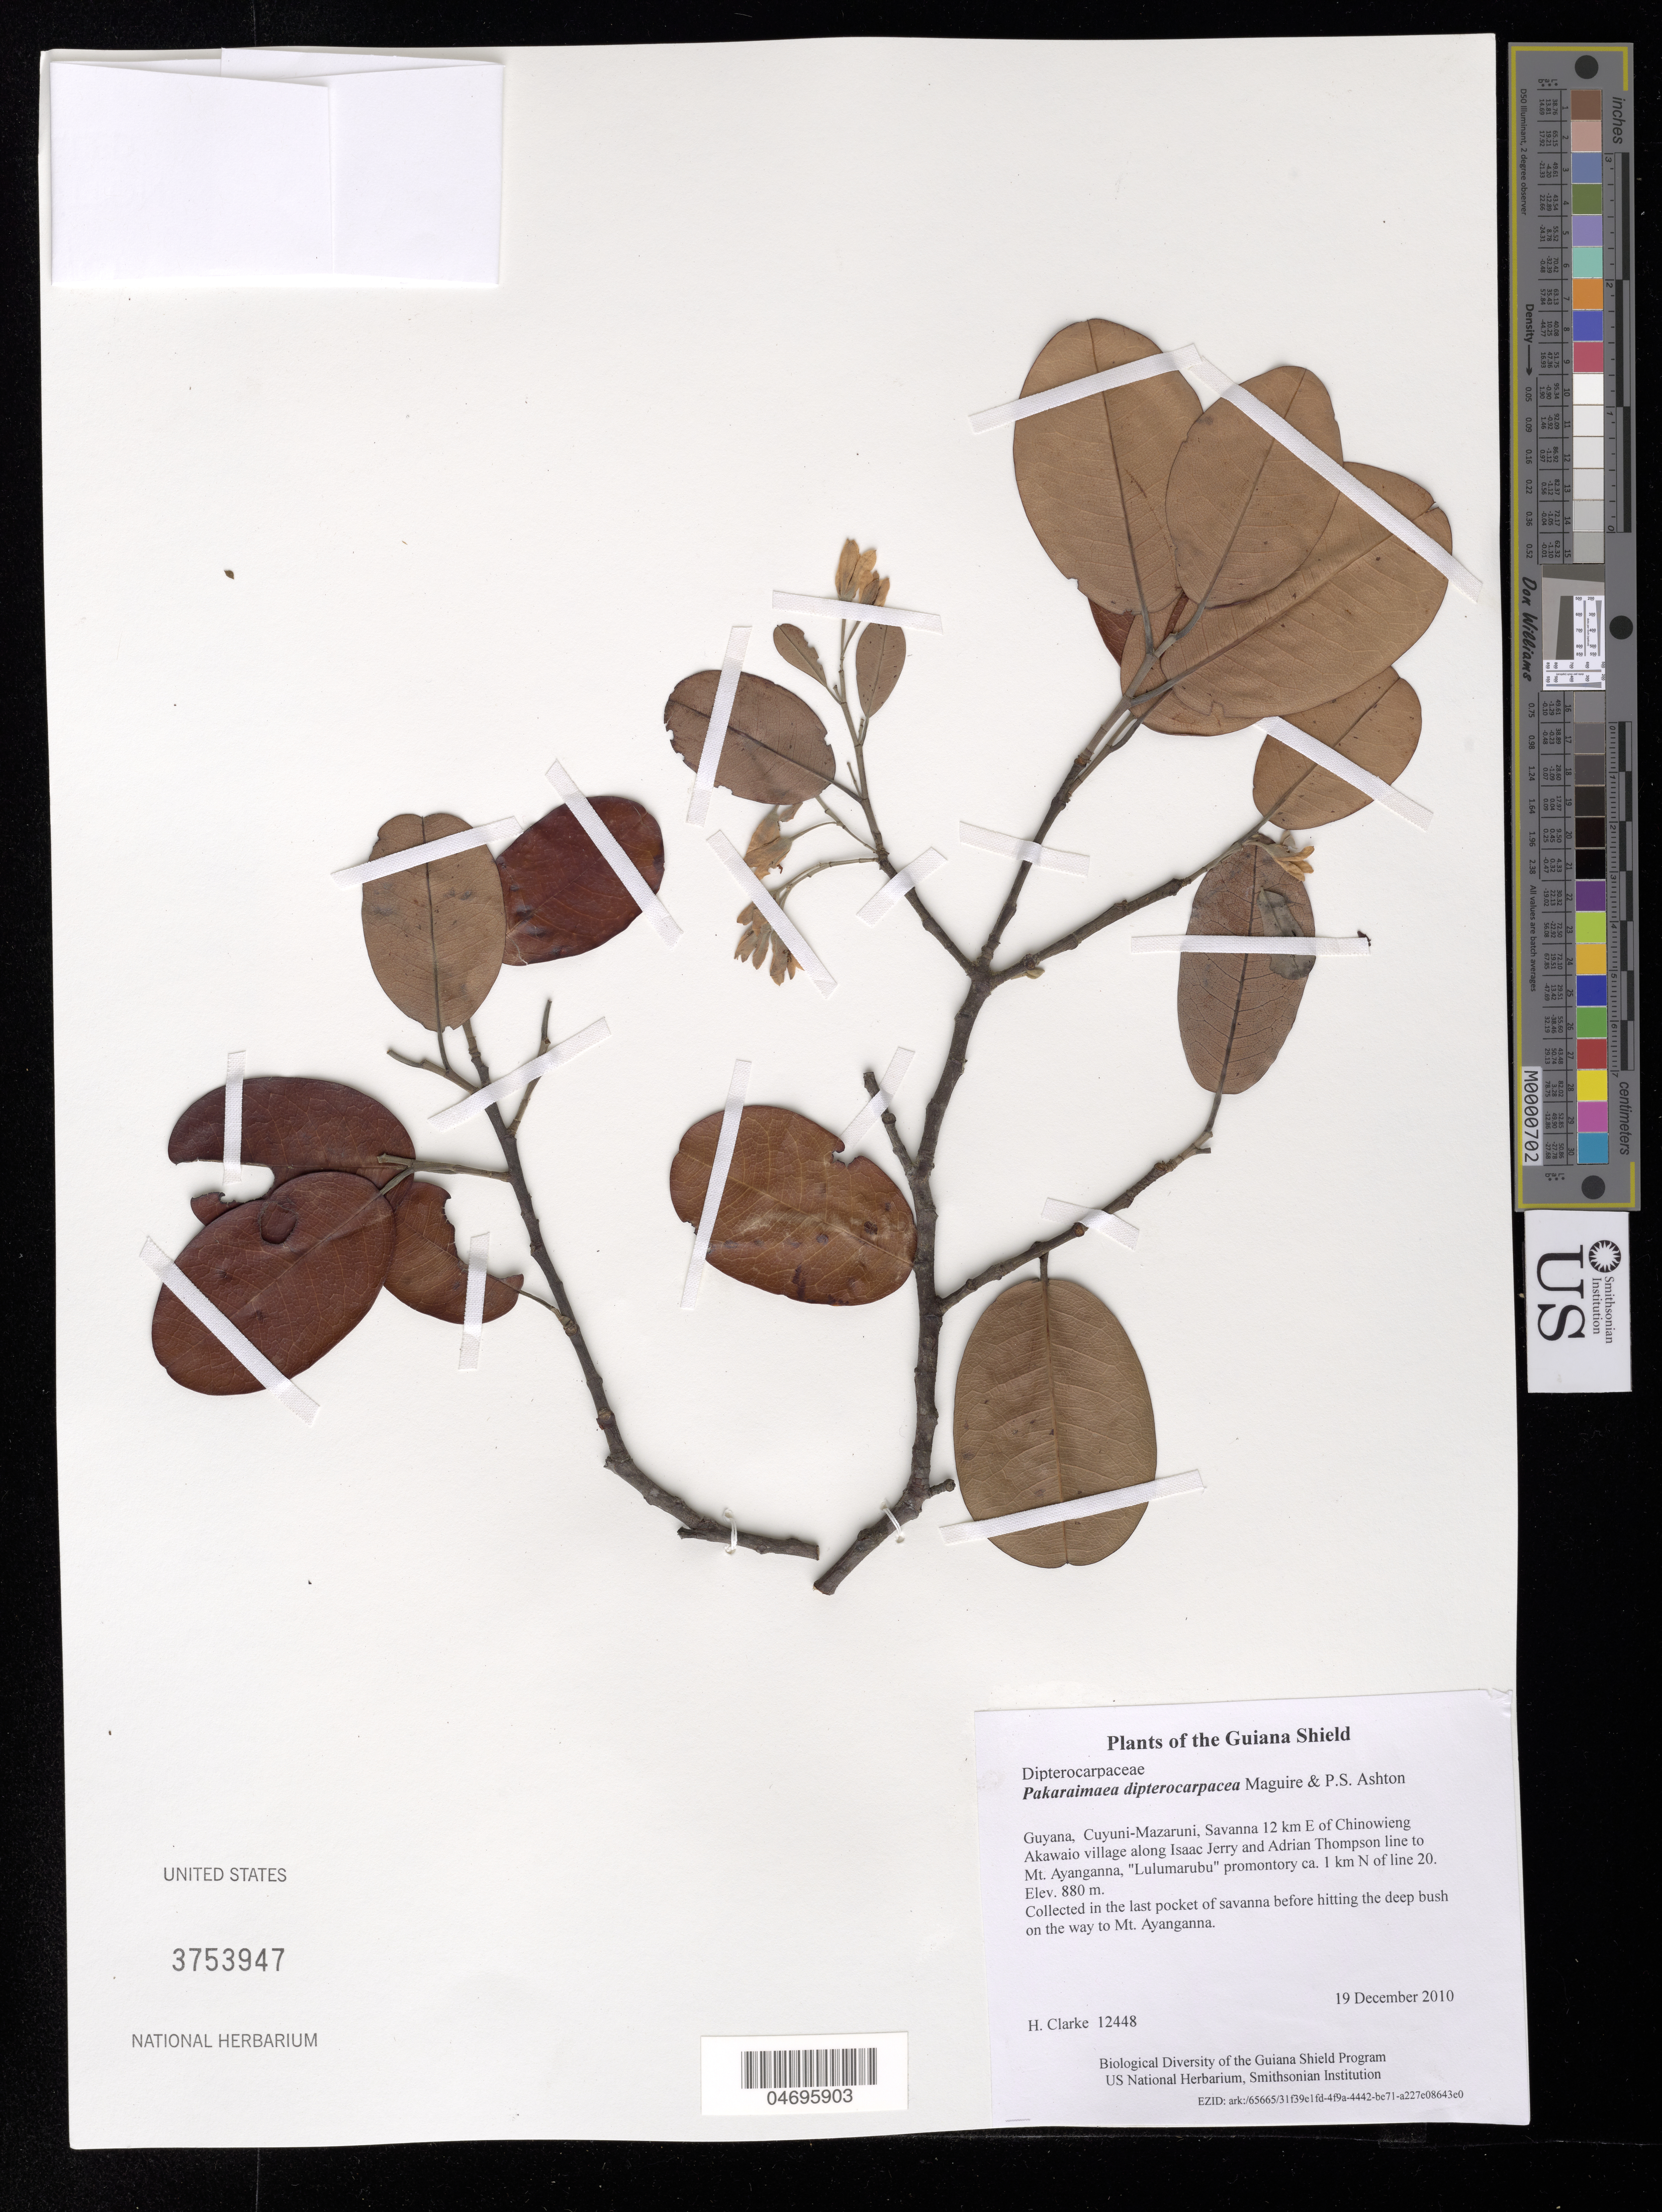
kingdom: Plantae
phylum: Tracheophyta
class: Magnoliopsida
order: Malvales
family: Dipterocarpaceae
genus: Pakaraimaea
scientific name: Pakaraimaea dipterocarpacea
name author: Maguire & P.S. Ashton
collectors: H. Clarke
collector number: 12448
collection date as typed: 19 December 2010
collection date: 2010-12-19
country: Guyana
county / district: Cuyuni-Mazaruni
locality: Savanna 12 km E of Chinowieng Akawaio village along Isaac Jerry and Adrian Thompson line to Mt. Ayanganna, "Lulumarubu" promontory ca. 1 km N of line 20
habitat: Collected in the last pocket of savanna before hitting the deep bush on the way to Mt. Ayanganna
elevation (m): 880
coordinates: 0826423 N, 0602509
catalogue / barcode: US 3753947